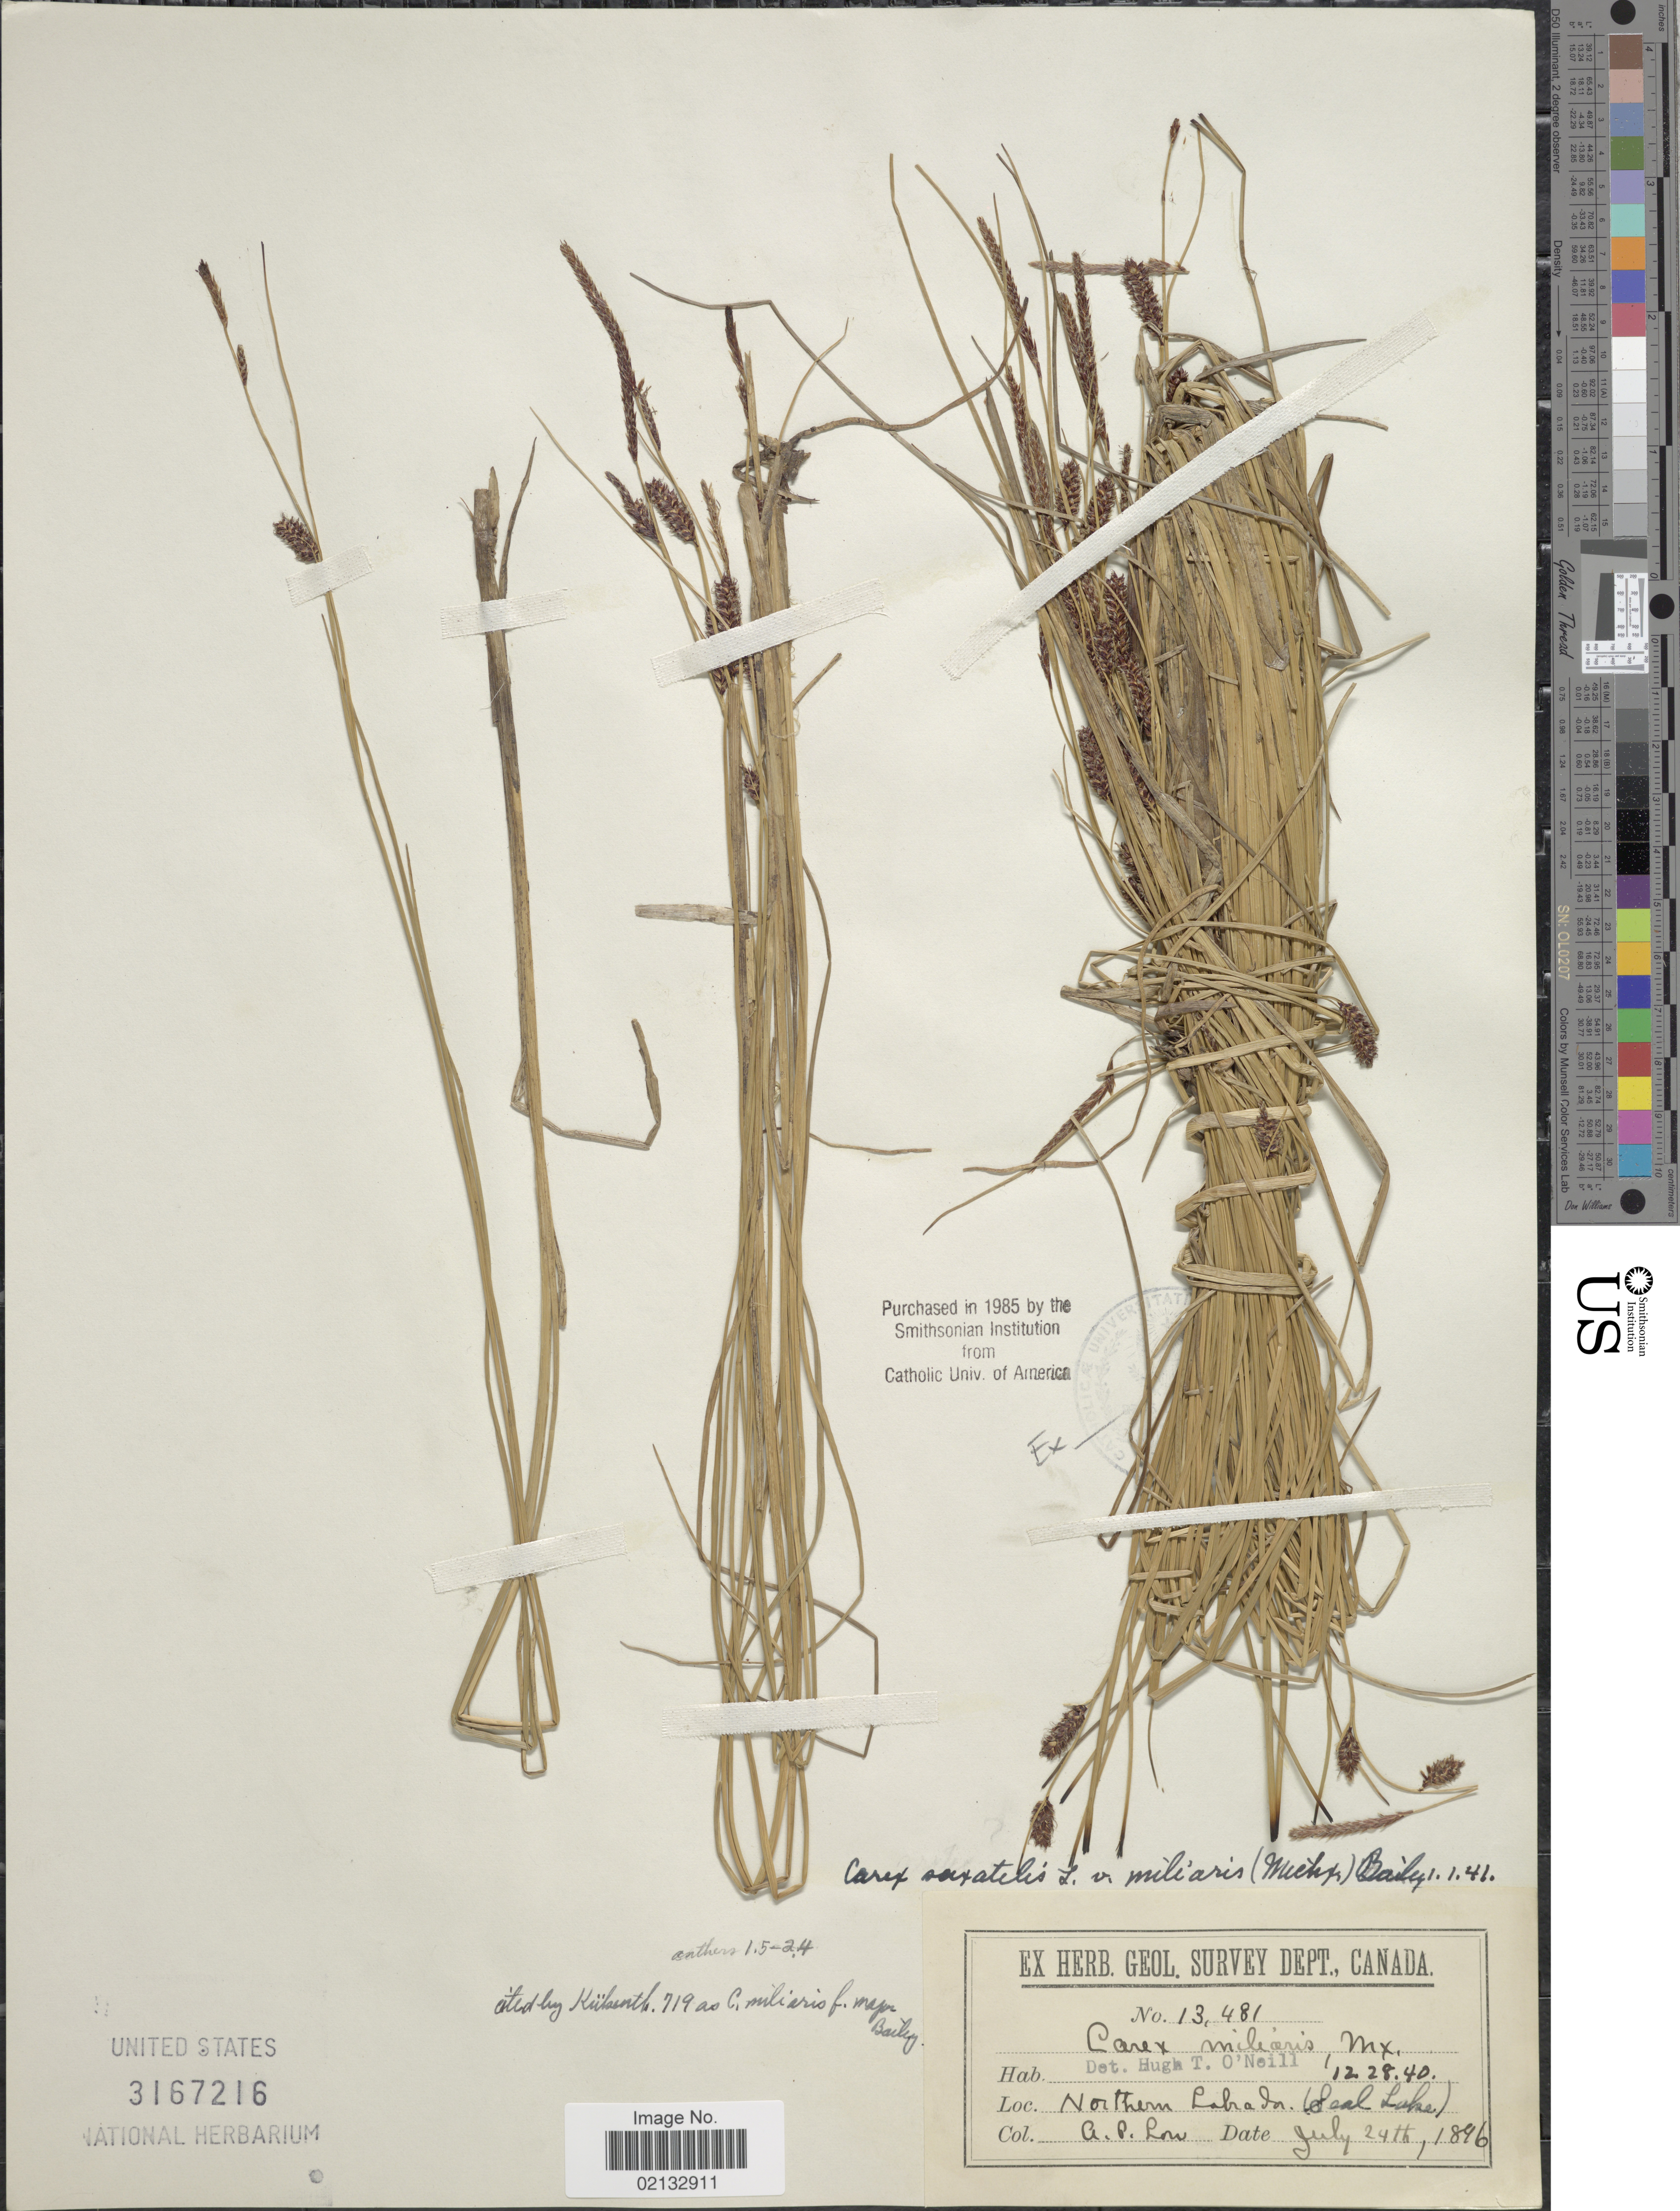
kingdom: Plantae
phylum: Tracheophyta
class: Liliopsida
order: Poales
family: Cyperaceae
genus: Carex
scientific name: Carex saxatilis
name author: L.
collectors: A. Low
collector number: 13481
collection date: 1896-07-24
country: Canada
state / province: Newfoundland and Labrador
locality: Northern Labrador. (Seal Lake)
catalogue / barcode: US 3167216